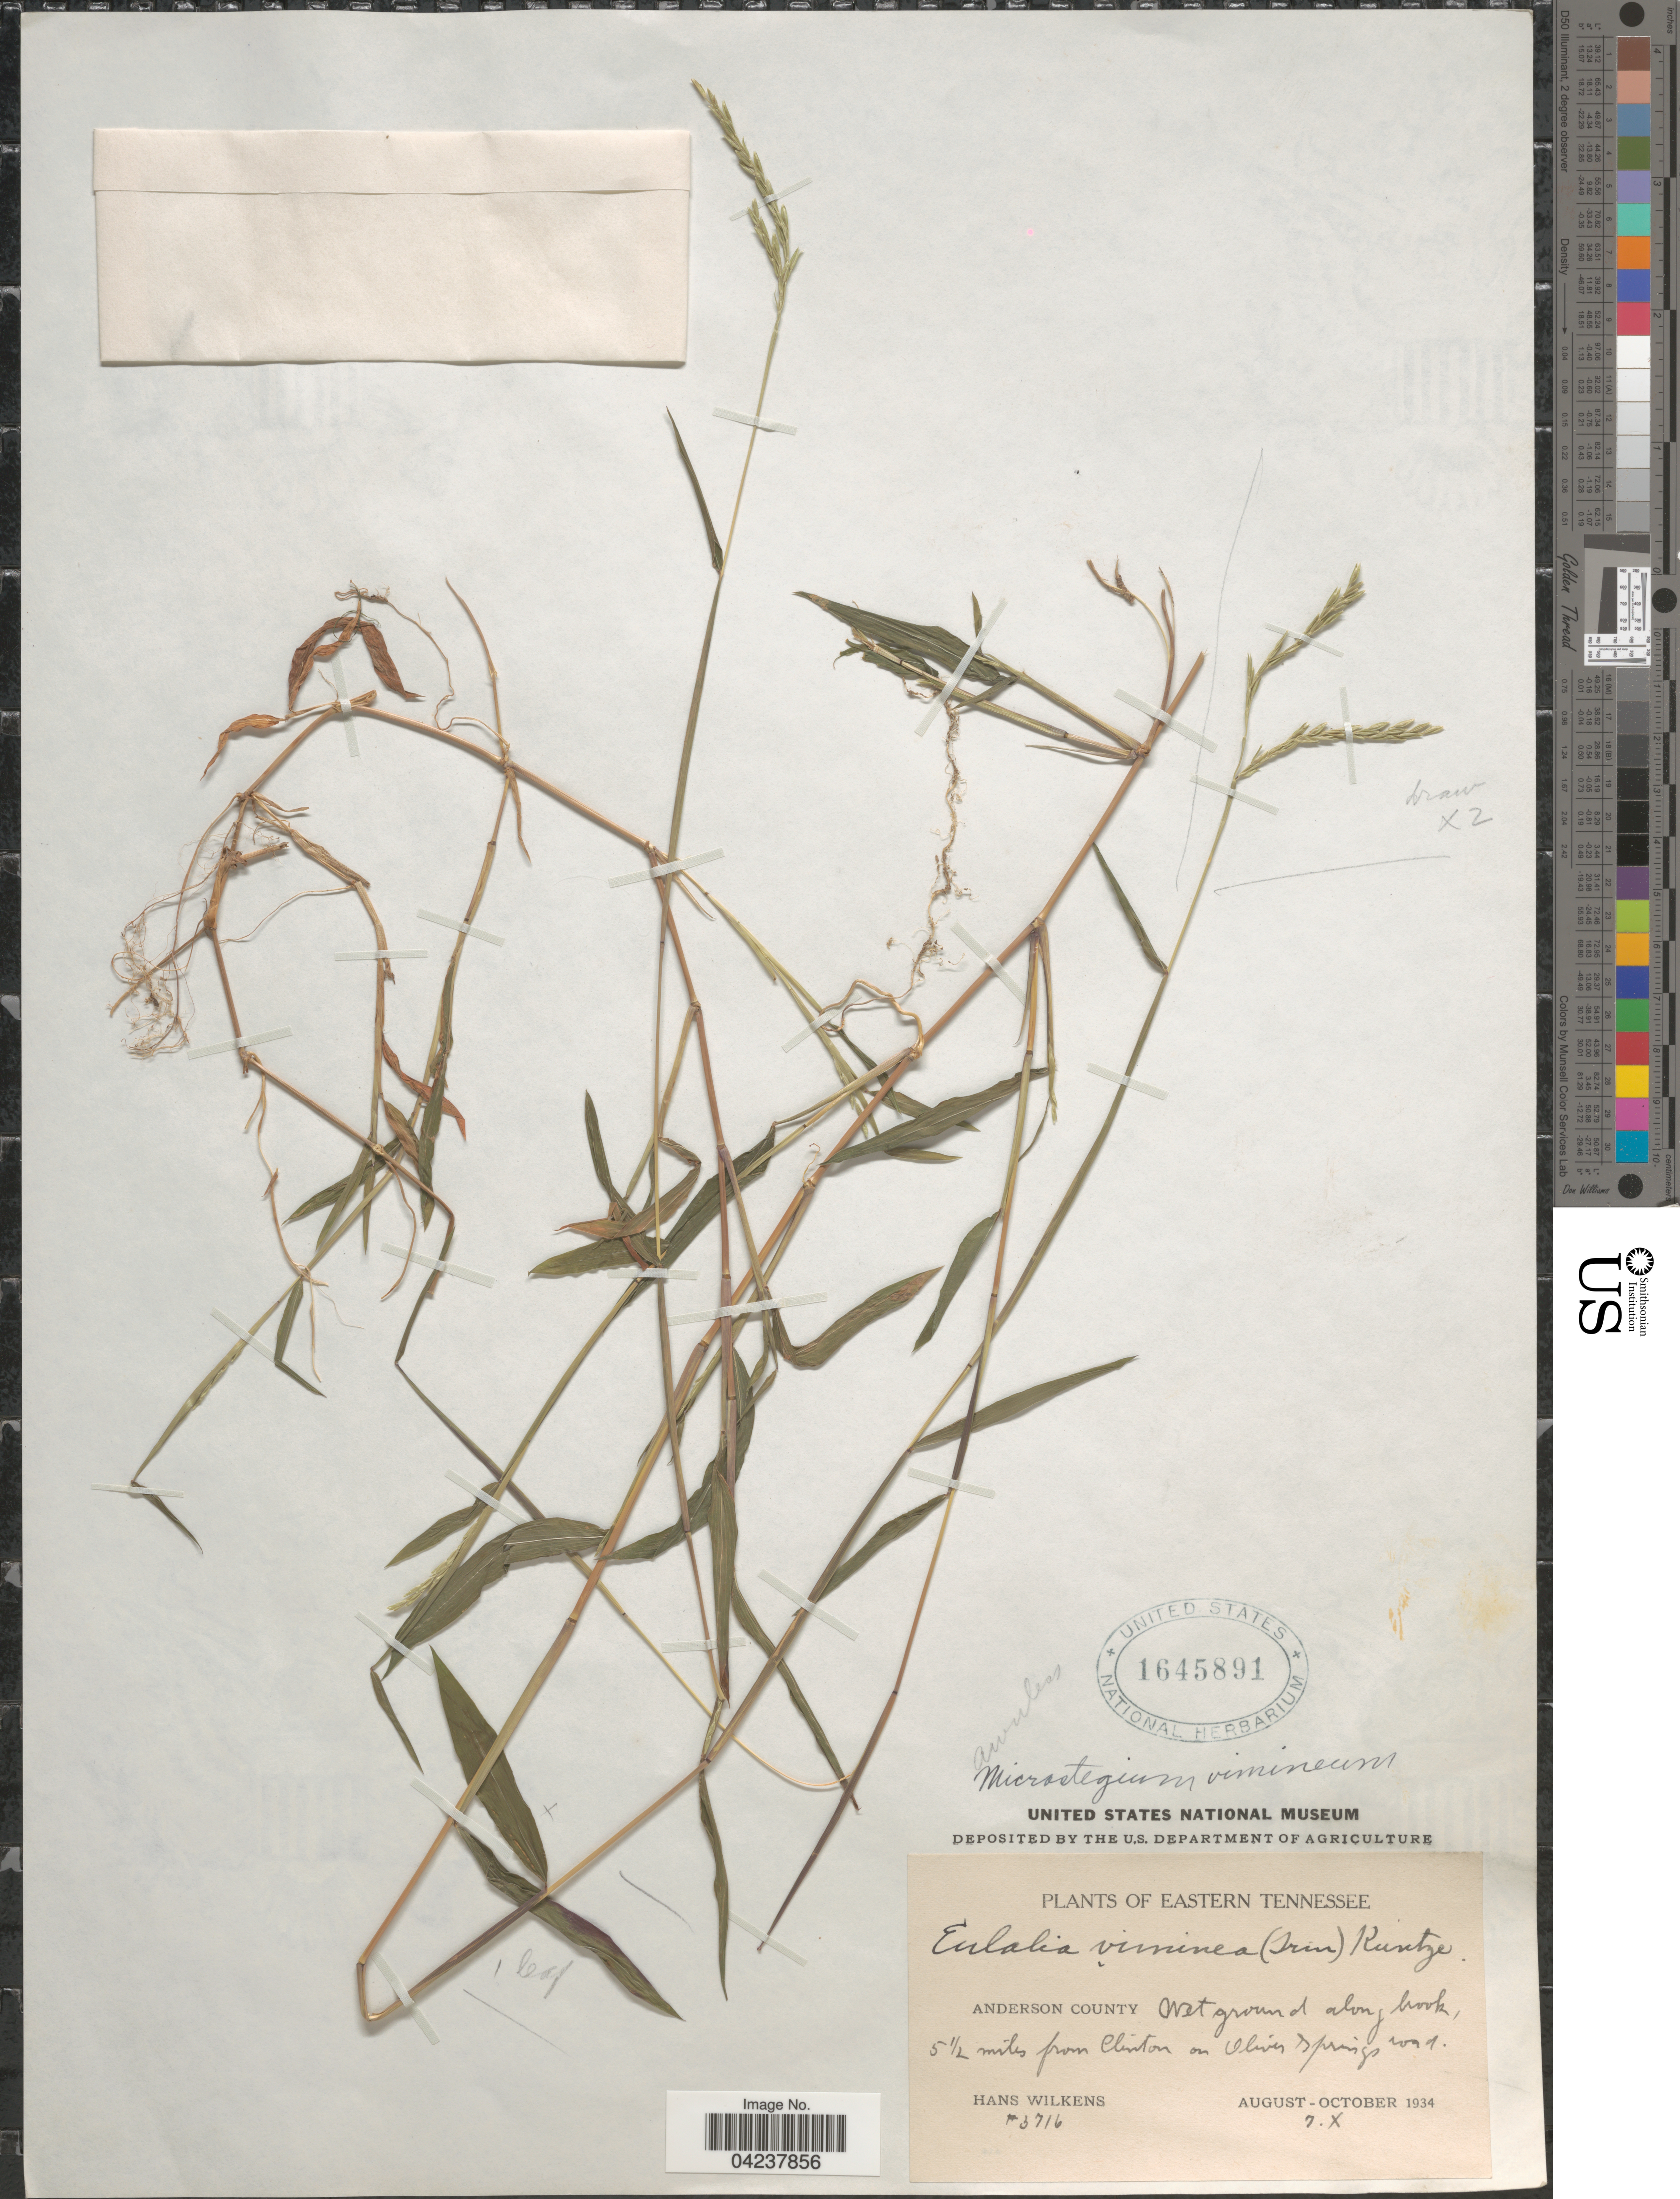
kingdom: Plantae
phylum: Tracheophyta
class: Liliopsida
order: Poales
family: Poaceae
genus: Microstegium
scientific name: Microstegium vimineum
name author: (Trin.) A. Camus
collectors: H. Wilkens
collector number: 3716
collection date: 1934-10-07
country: United States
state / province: Tennessee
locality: Eastern Tennessee. Anderson County Wet ground along brook, 5½ miles from Clinton on Oliver Springs road.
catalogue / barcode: US 1645891